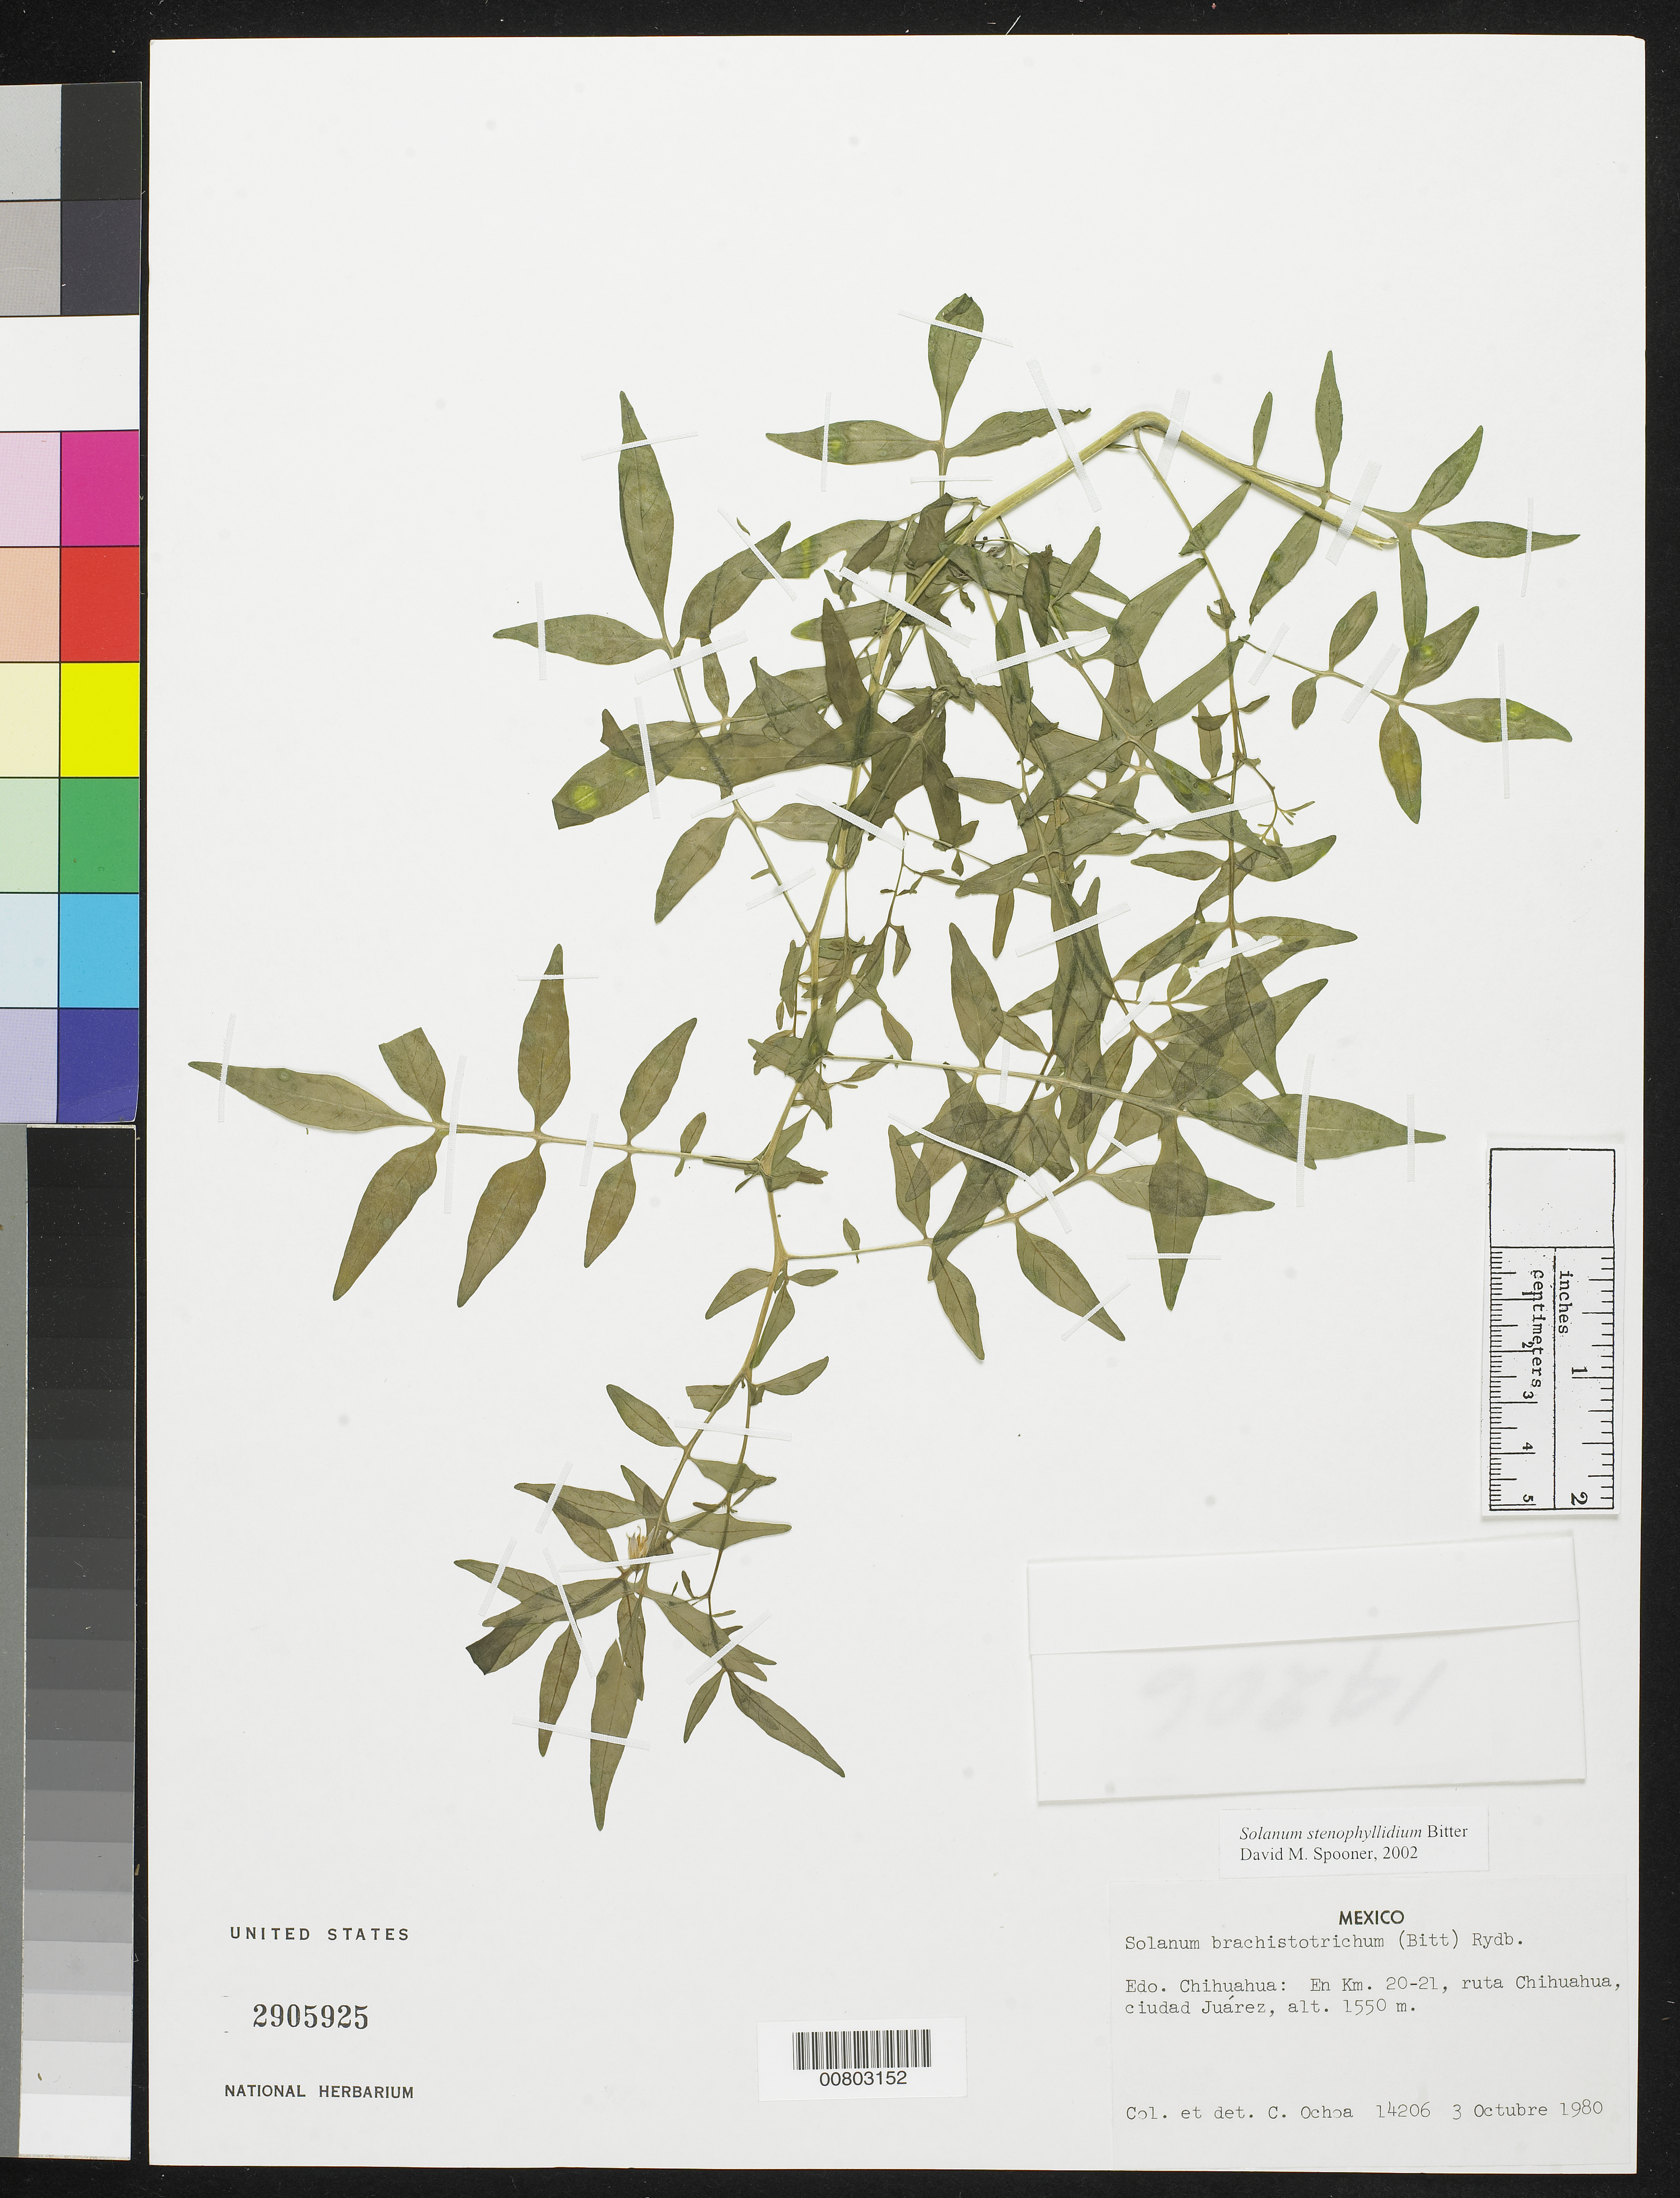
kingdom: Plantae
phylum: Tracheophyta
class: Magnoliopsida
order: Solanales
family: Solanaceae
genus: Solanum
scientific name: Solanum stenophyllidium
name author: Bitter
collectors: C. Ochoa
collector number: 14206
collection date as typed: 03 Oct 1980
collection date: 1980-10-03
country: Mexico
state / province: Chihuahua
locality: Km 20-21, ruta Chihuahua, Ciudad Juárez.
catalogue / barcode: US 2905925